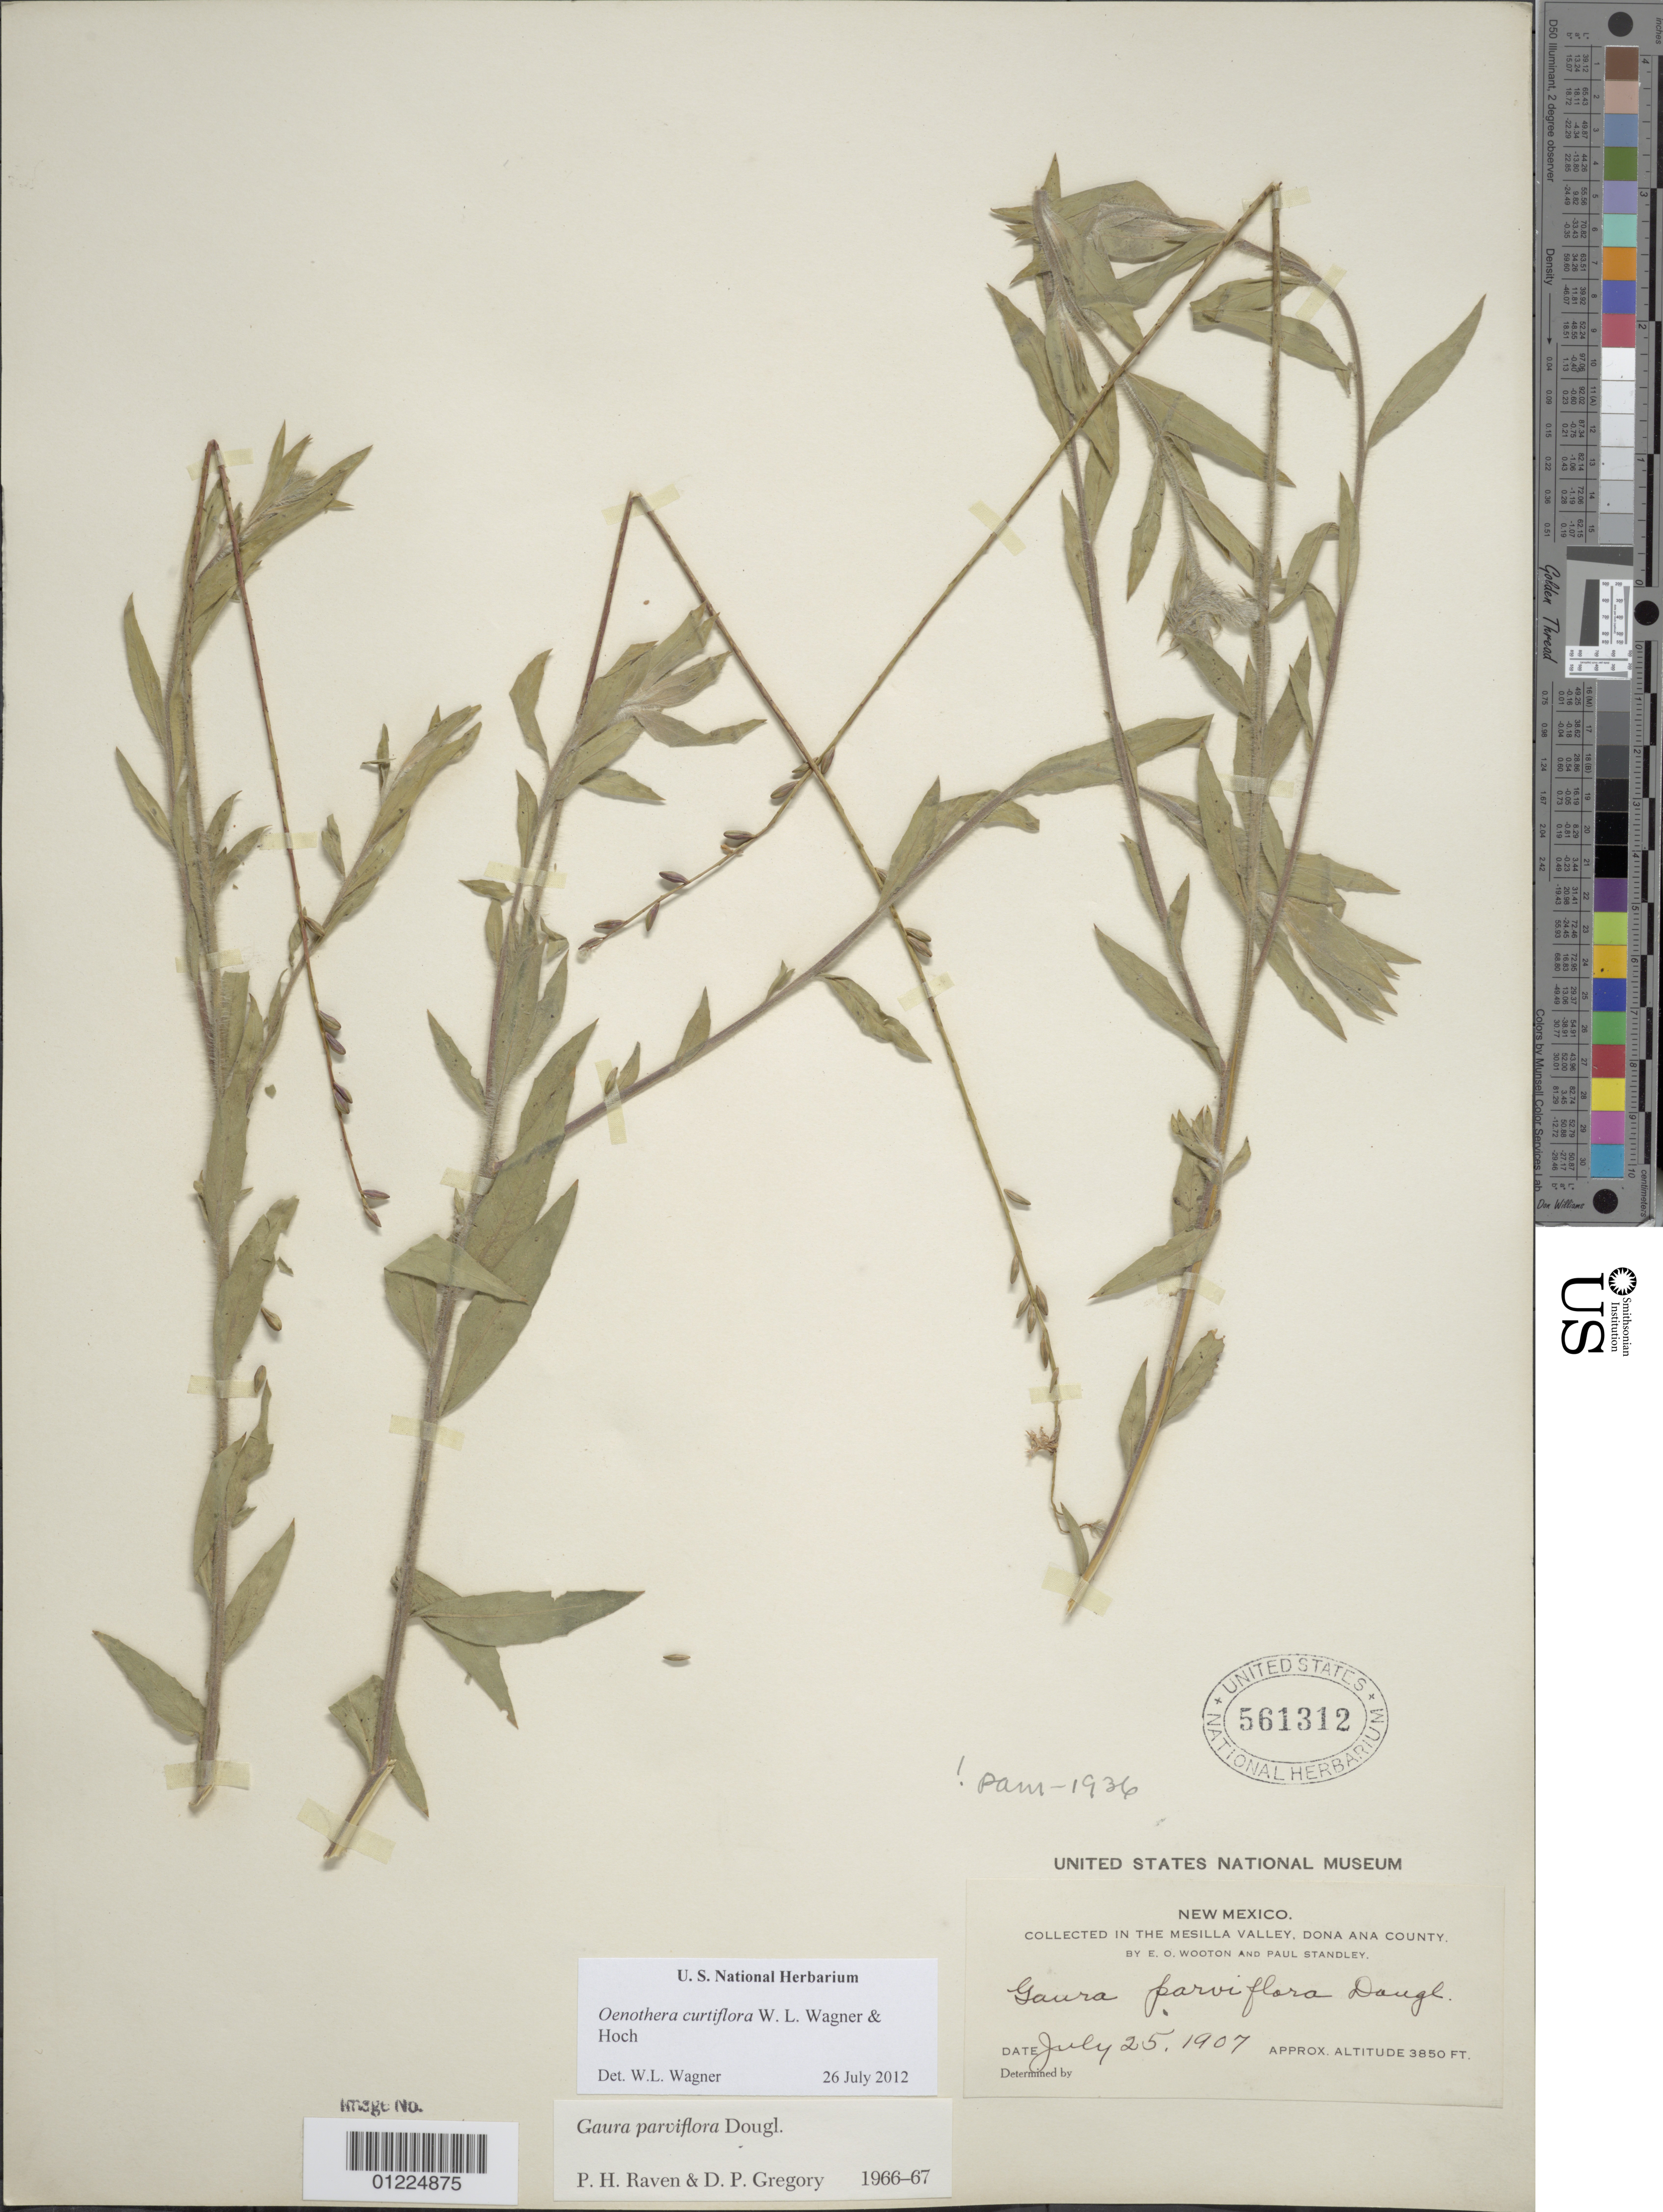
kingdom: Plantae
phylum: Tracheophyta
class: Magnoliopsida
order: Myrtales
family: Onagraceae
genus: Oenothera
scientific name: Oenothera curtiflora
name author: W.L. Wagner & Hoch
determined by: Wagner, W. L., (BOT), Smithsonian Institution - National Museum of Natural History (UNITED STATES)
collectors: E. O. Wooton & P. C. Standley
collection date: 1907-07-25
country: United States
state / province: New Mexico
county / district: Dona Ana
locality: Mesilla Valley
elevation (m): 1173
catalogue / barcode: US 561312